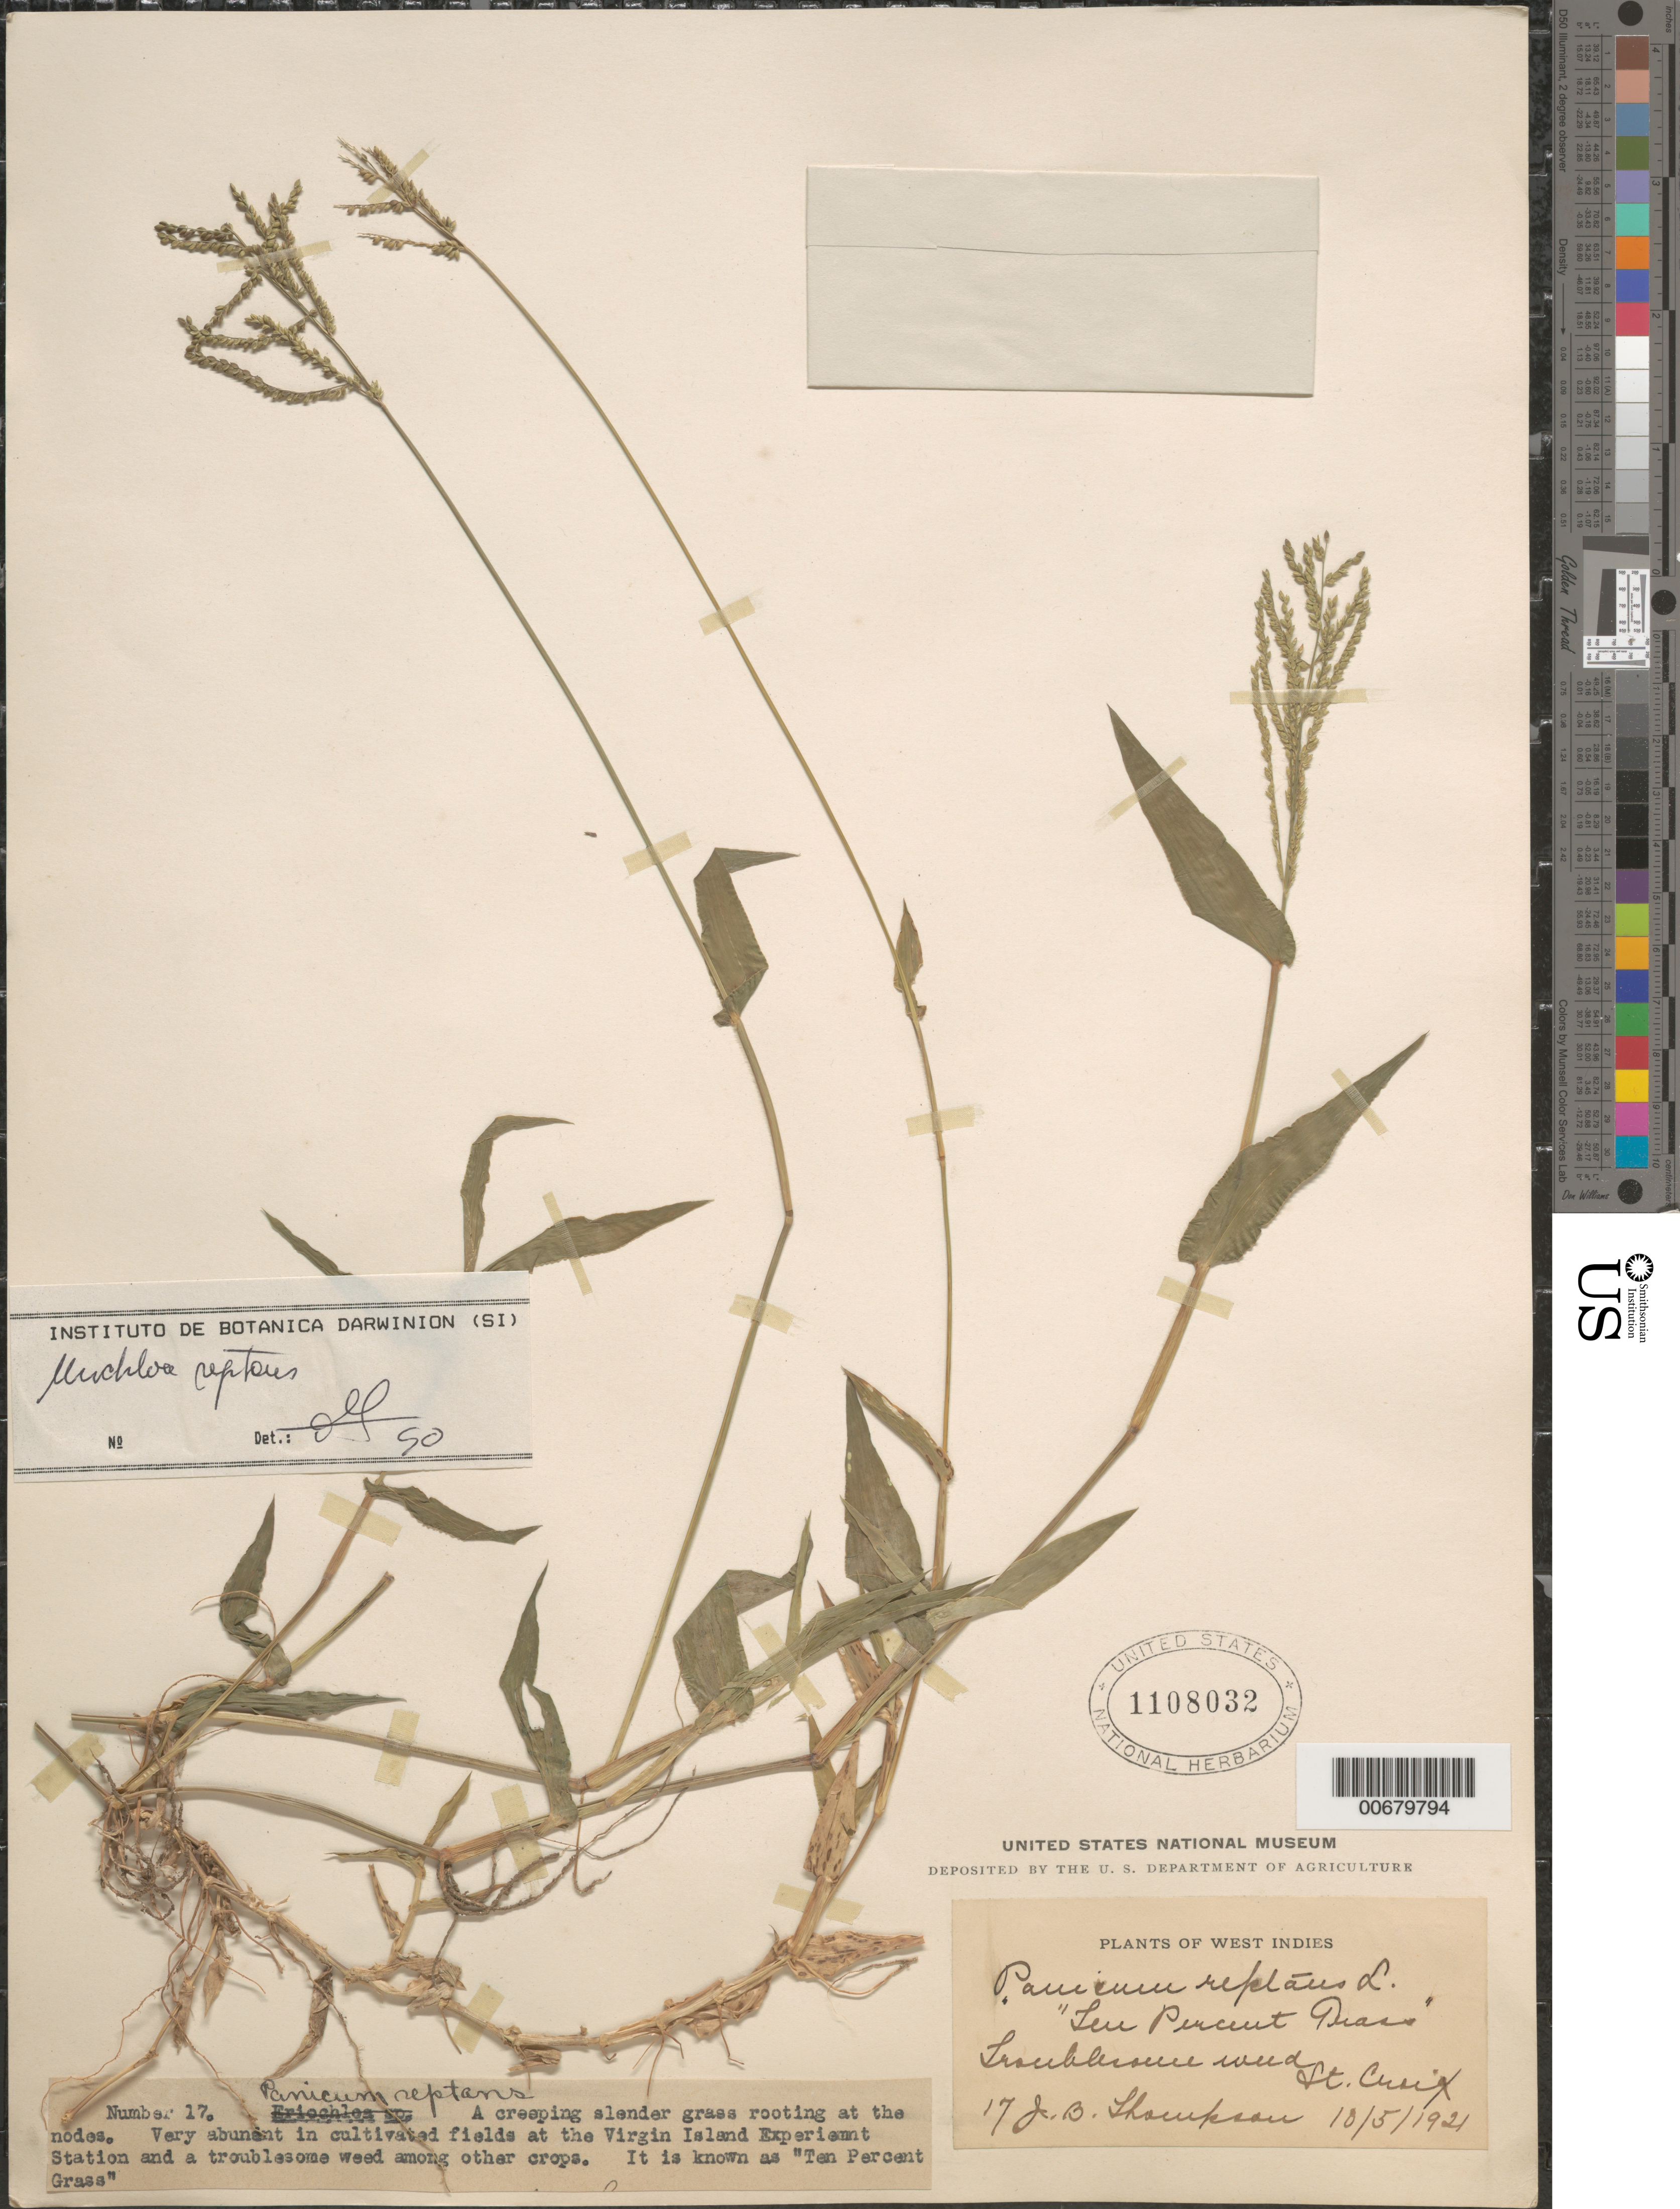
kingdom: Plantae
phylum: Tracheophyta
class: Liliopsida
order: Poales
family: Poaceae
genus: Urochloa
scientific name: Urochloa reptans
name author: (L.) Stapf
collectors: J. B. Thompson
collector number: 17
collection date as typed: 05 Oct 1921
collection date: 1921-10-05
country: U.S. Virgin Islands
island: St. Croix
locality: Virgin Island Exp. Station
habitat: Cultivated fields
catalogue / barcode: US 1108032